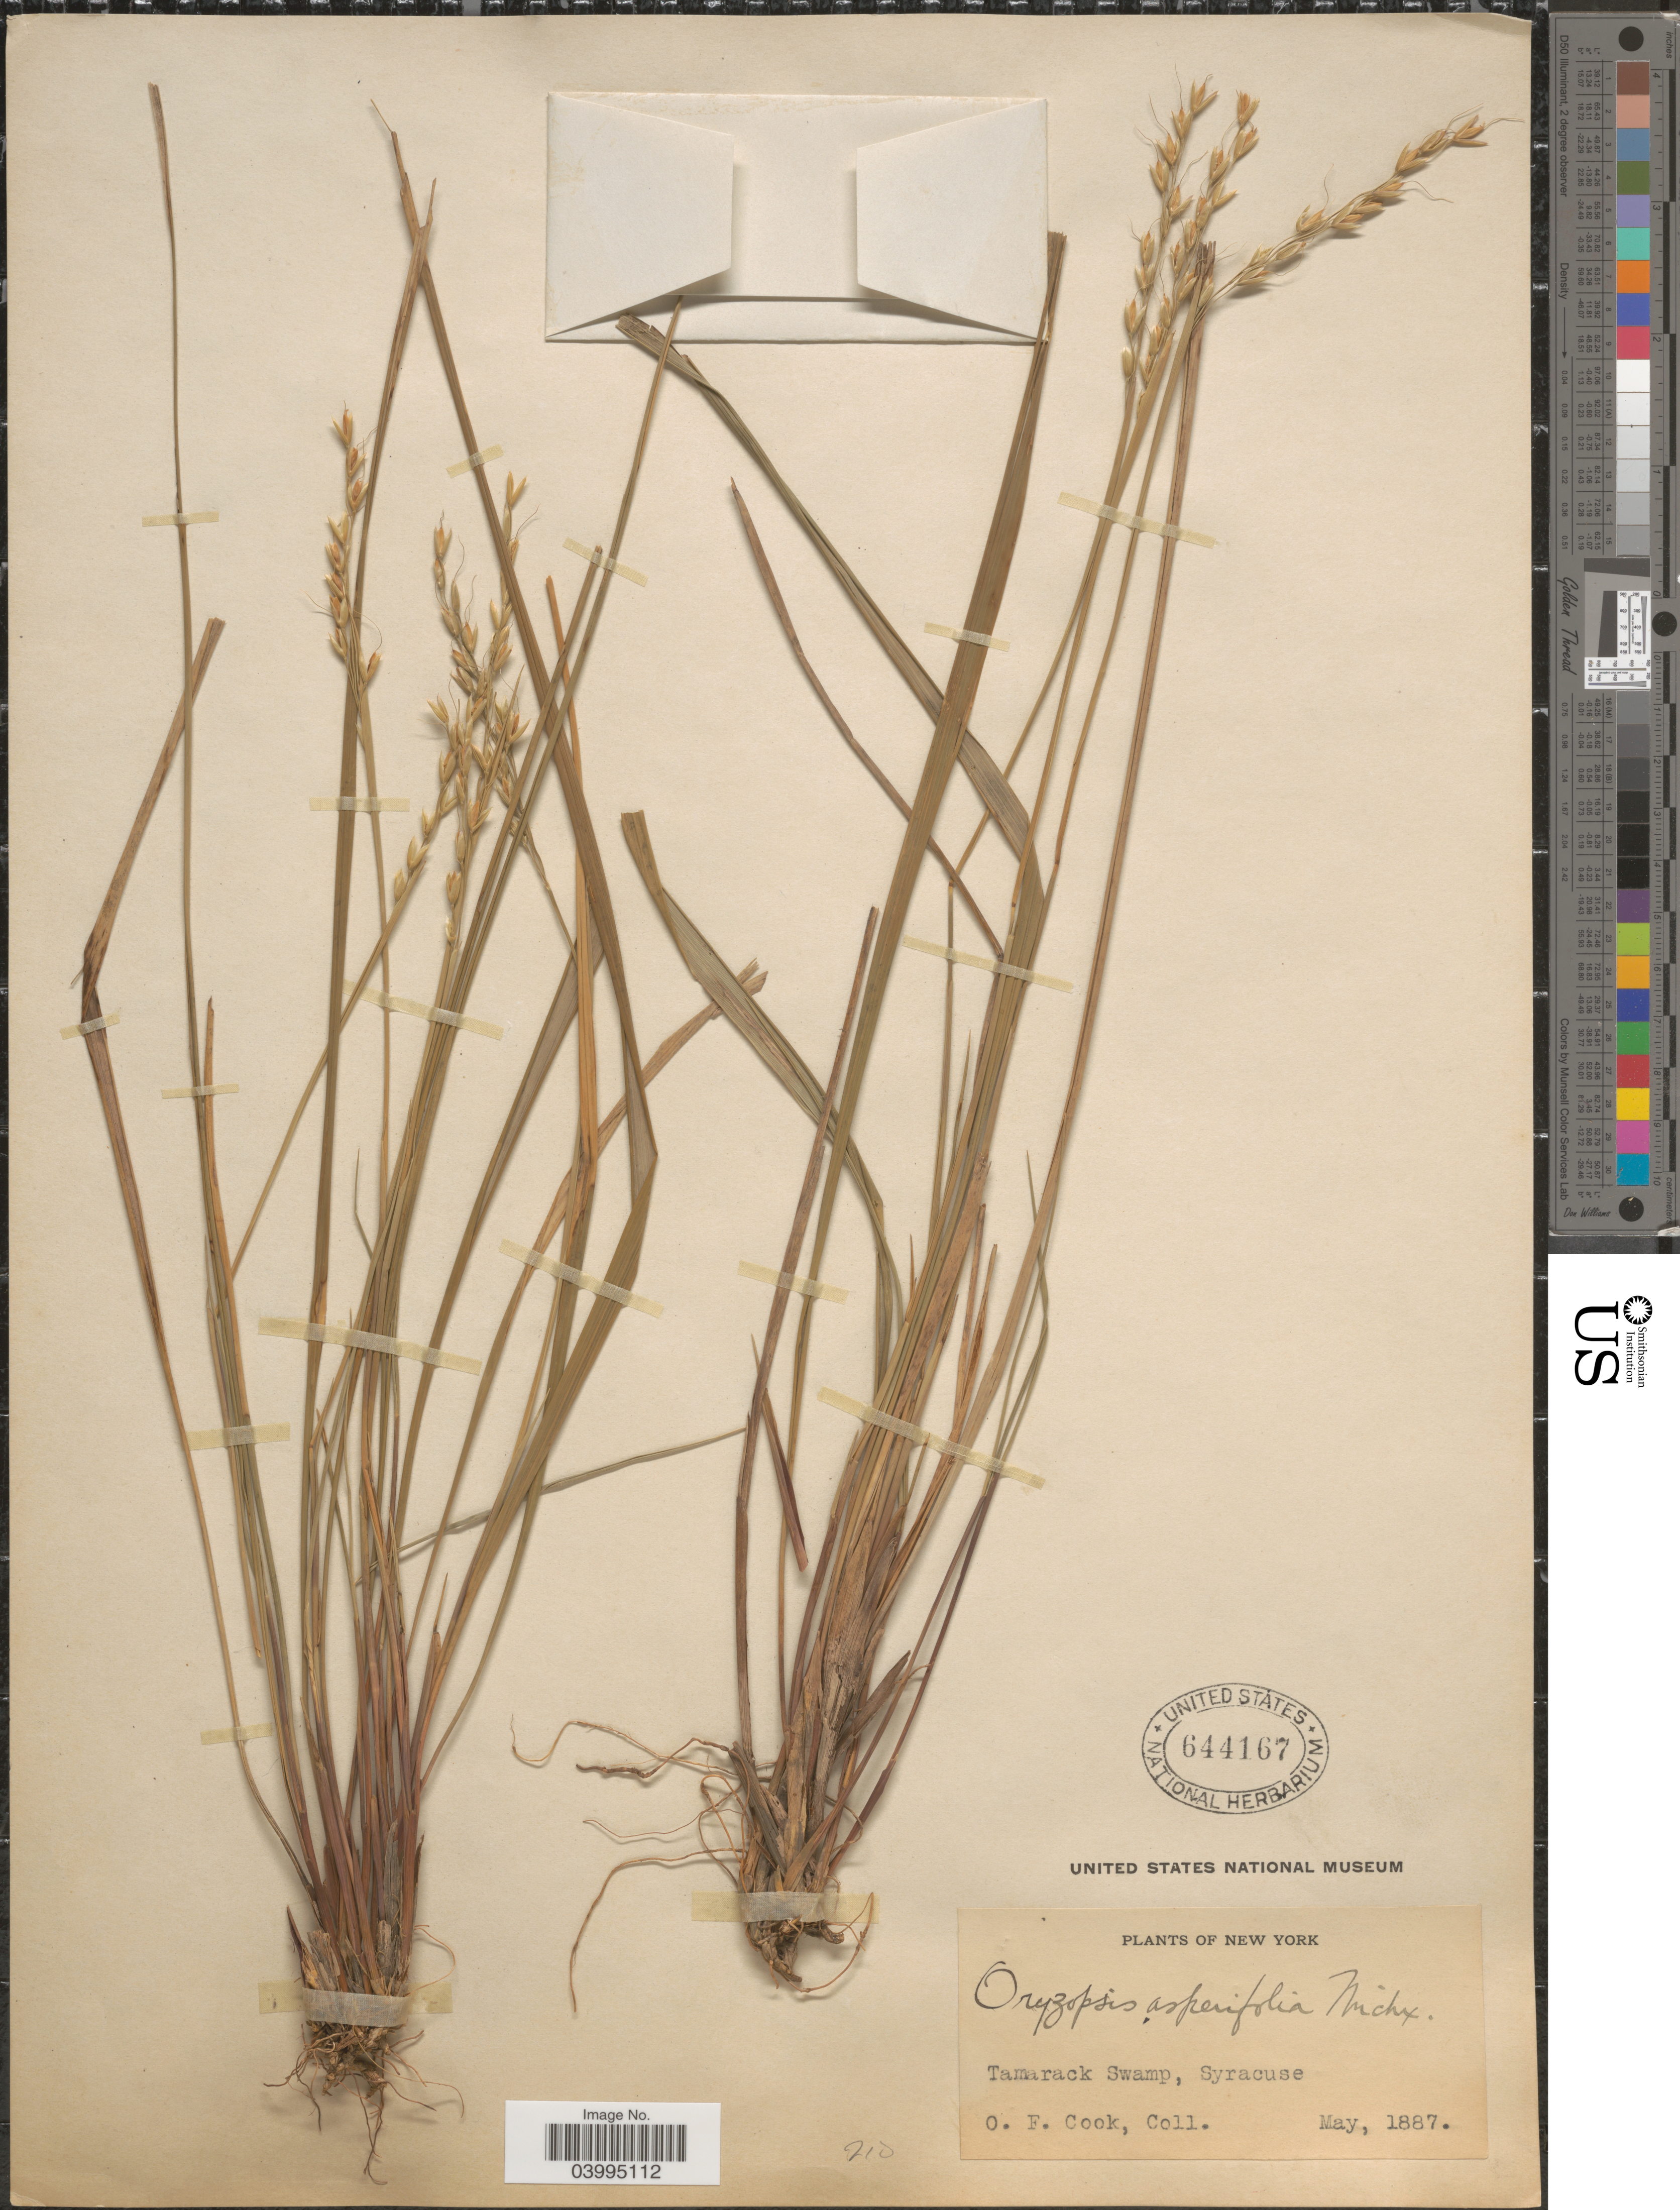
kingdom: Plantae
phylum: Tracheophyta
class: Liliopsida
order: Poales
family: Poaceae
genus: Oryzopsis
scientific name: Oryzopsis asperifolia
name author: Michx.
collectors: O. F. Cook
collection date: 1887-05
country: United States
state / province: New York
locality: Tamarack Swamp, Syracuse.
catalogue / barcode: US 644167